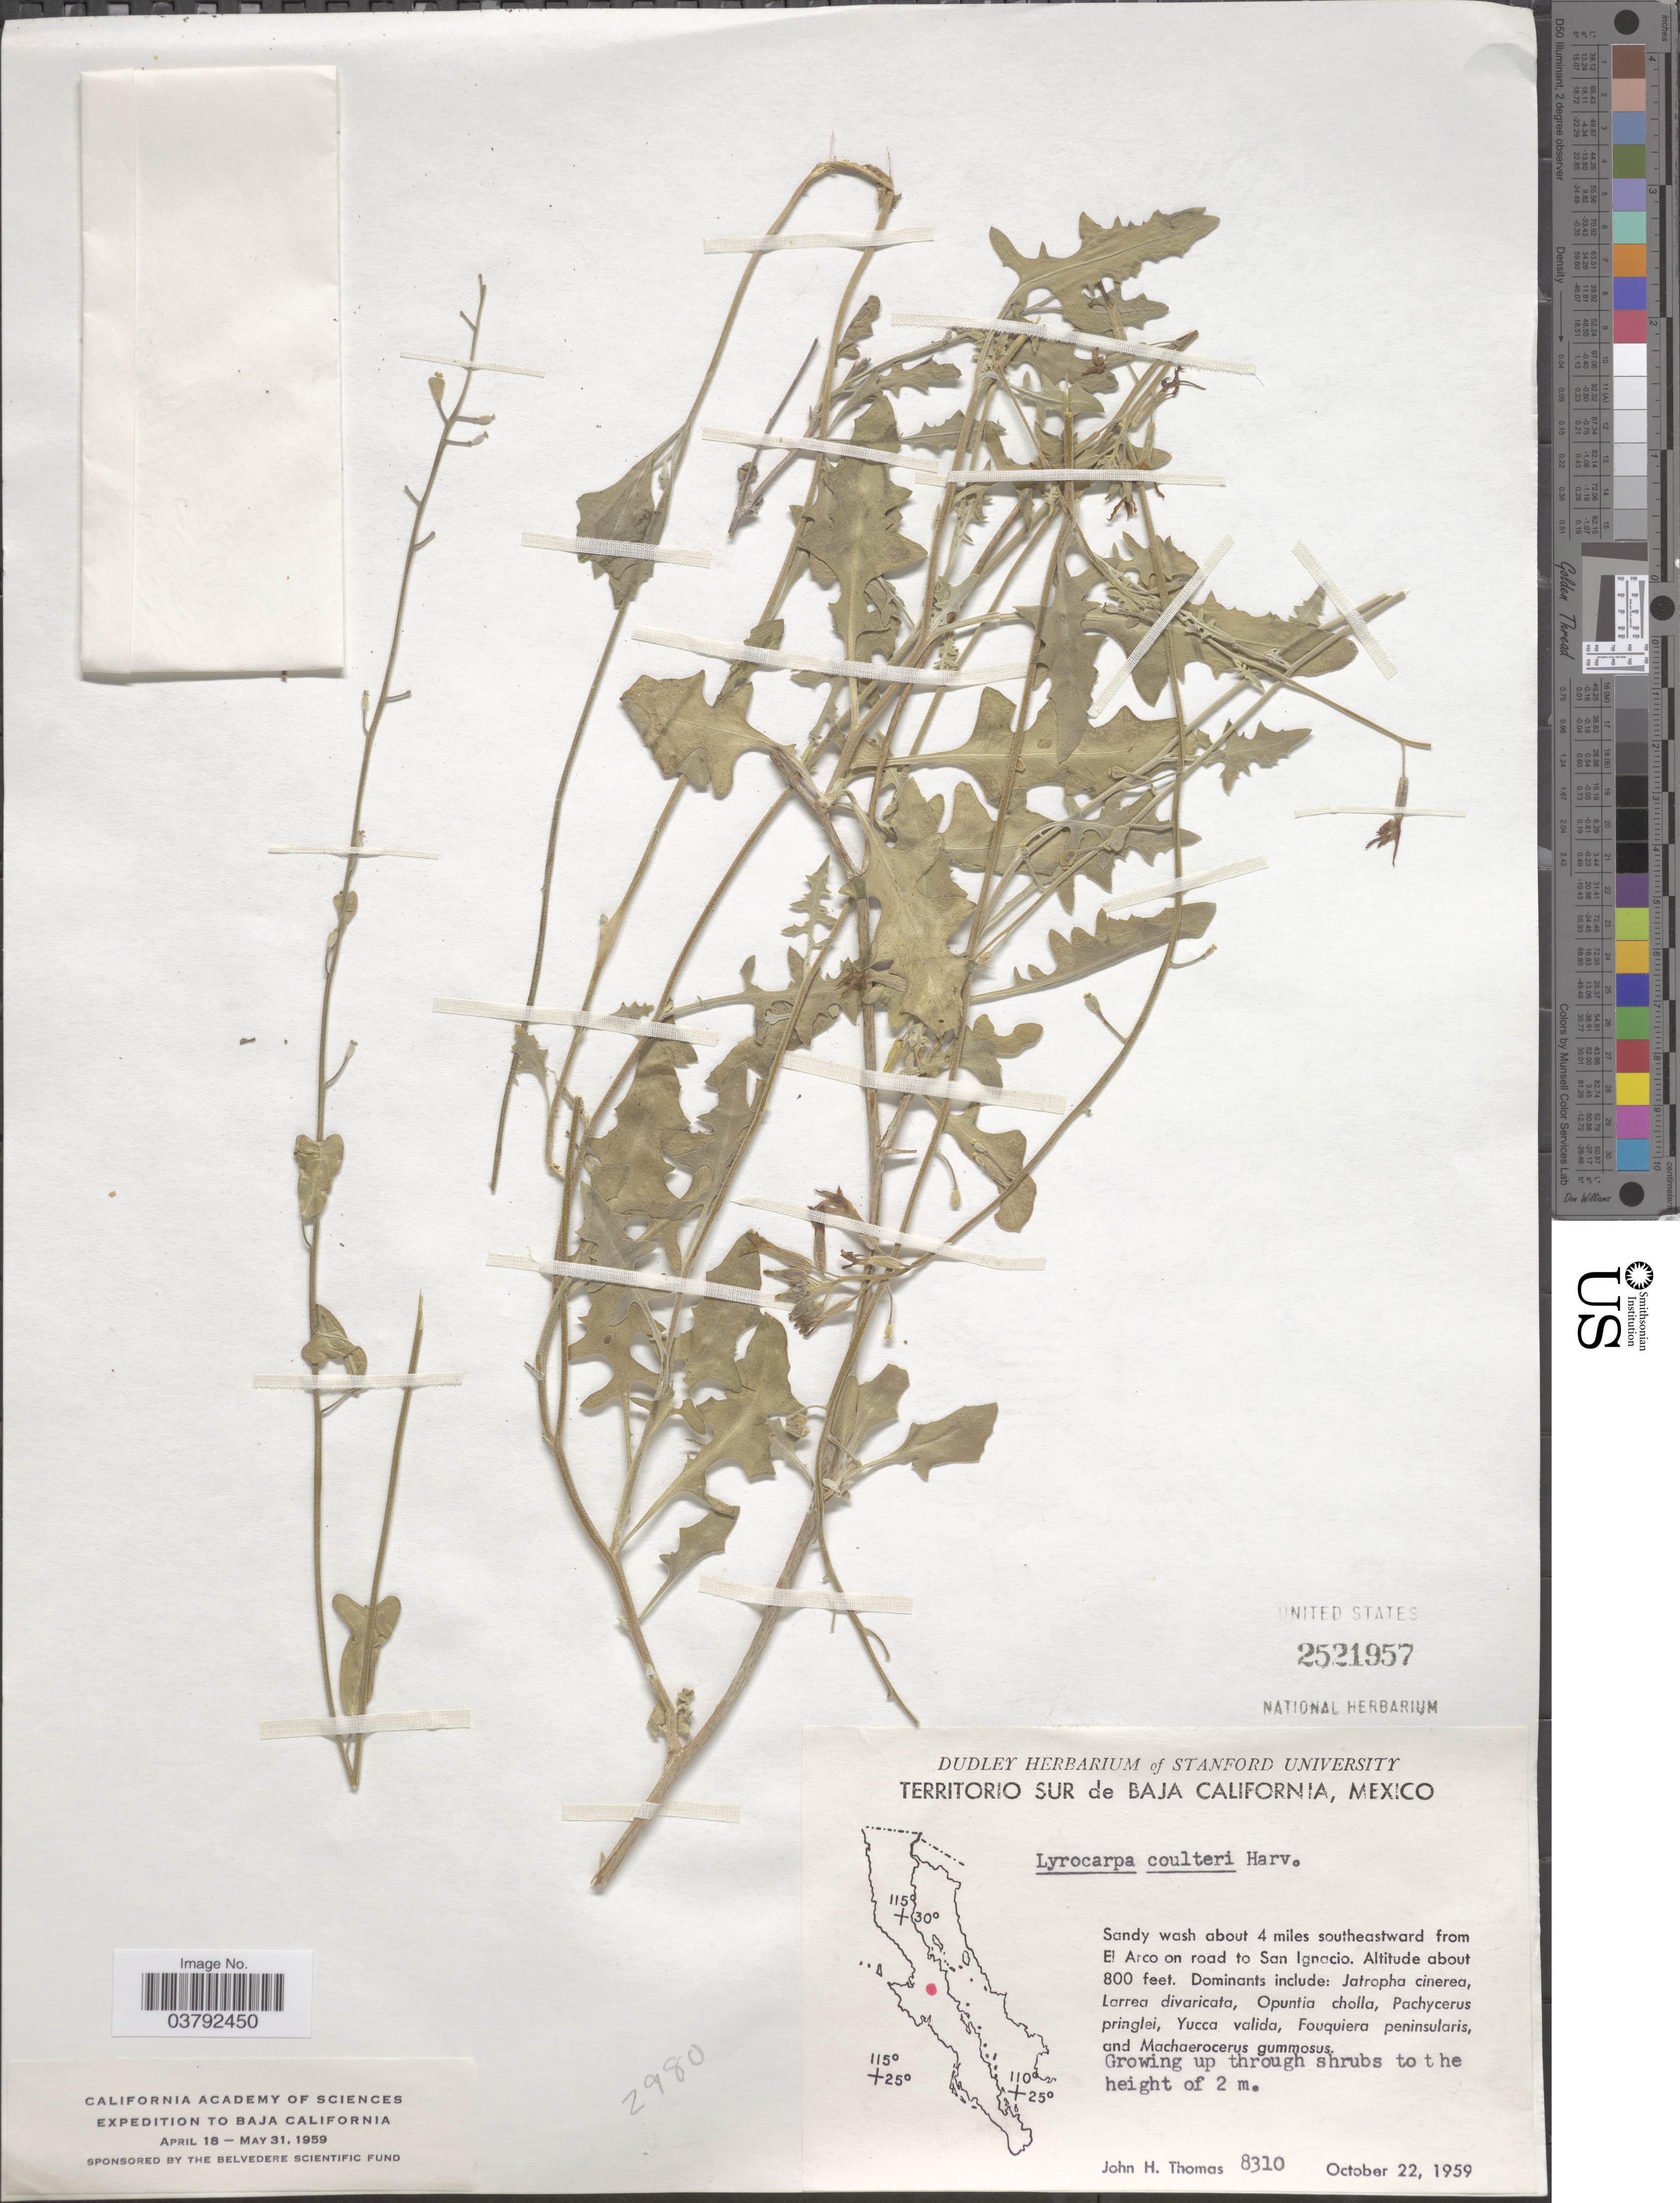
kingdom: Plantae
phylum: Tracheophyta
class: Magnoliopsida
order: Brassicales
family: Brassicaceae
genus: Lyrocarpa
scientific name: Lyrocarpa coulteri var. typica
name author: Rollins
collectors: J. H. Thomas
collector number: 8310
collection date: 1959-10-22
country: Mexico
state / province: Baja California Sur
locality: Territoria Sur de Baja California. About 4 miles southeastward from El Arco on road to San Ignacio.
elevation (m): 244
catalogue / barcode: US 2521957